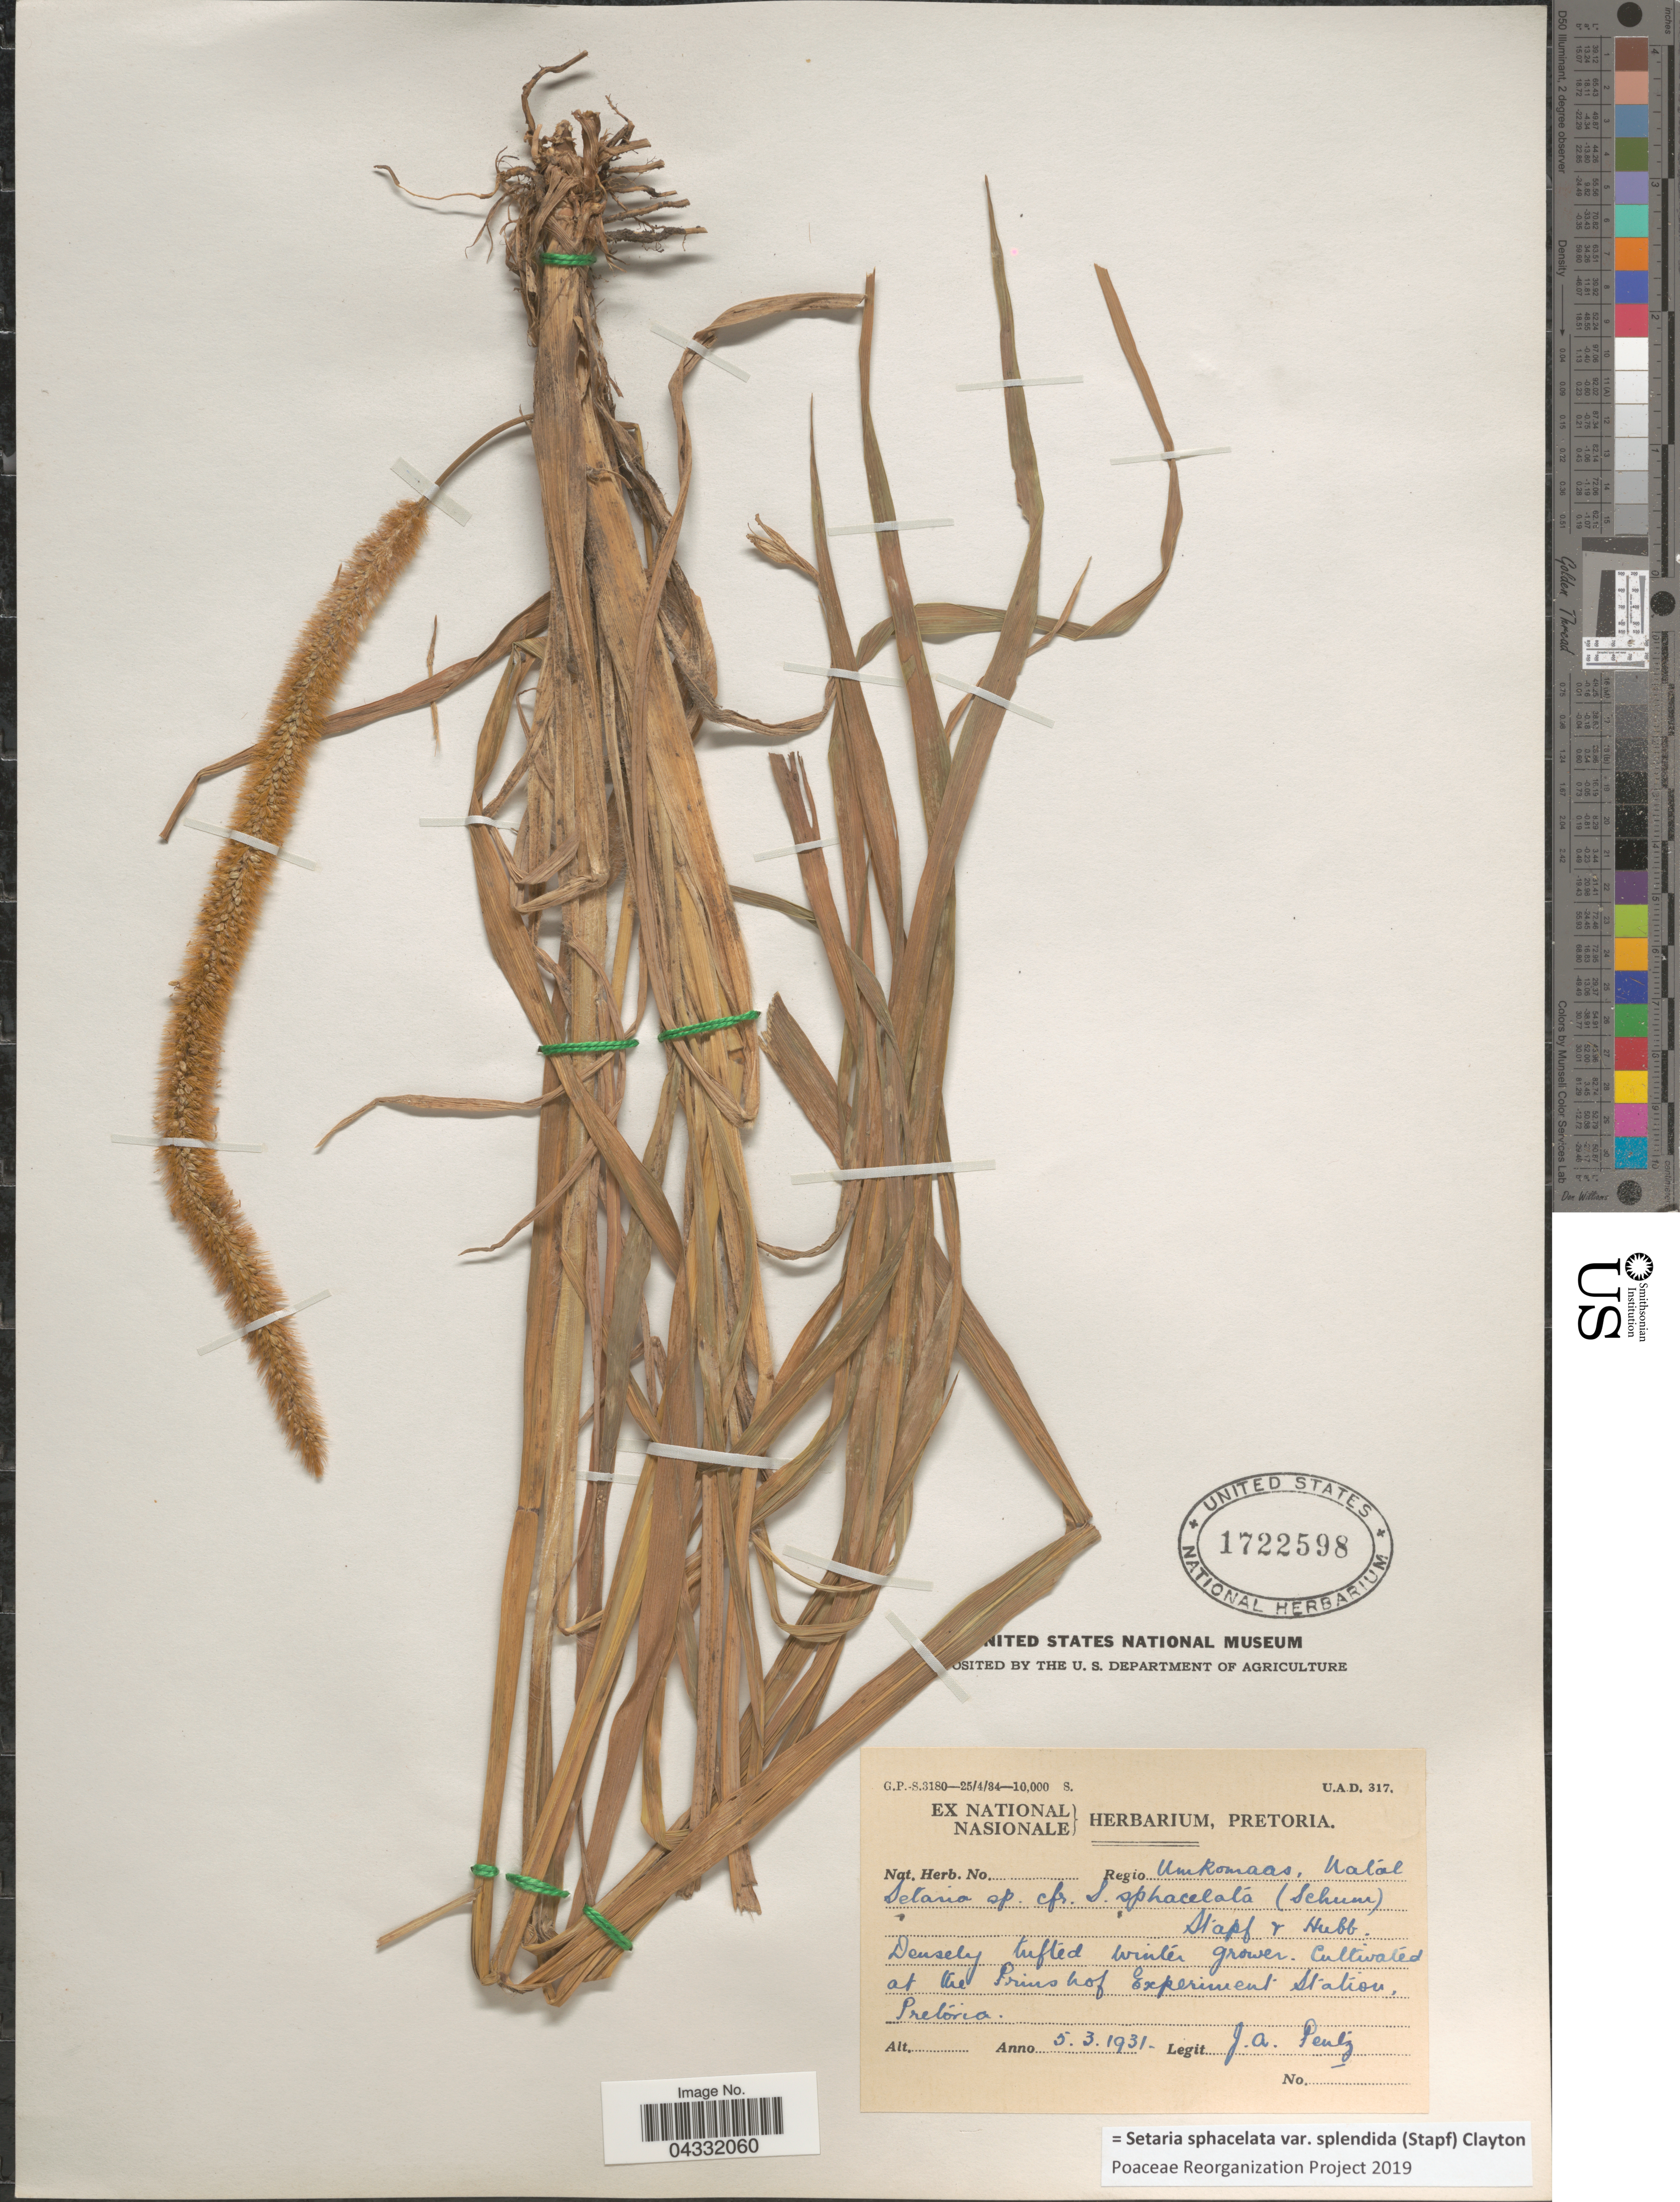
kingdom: Plantae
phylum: Tracheophyta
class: Liliopsida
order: Poales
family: Poaceae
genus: Setaria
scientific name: Setaria sphacelata var. splendida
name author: (Stapf) Clayton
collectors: J. Pentz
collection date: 1931-03-05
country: South Africa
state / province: KwaZulu-Natal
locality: At the Prinshof Experiment Station, Pretoria.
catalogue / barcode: US 1722598